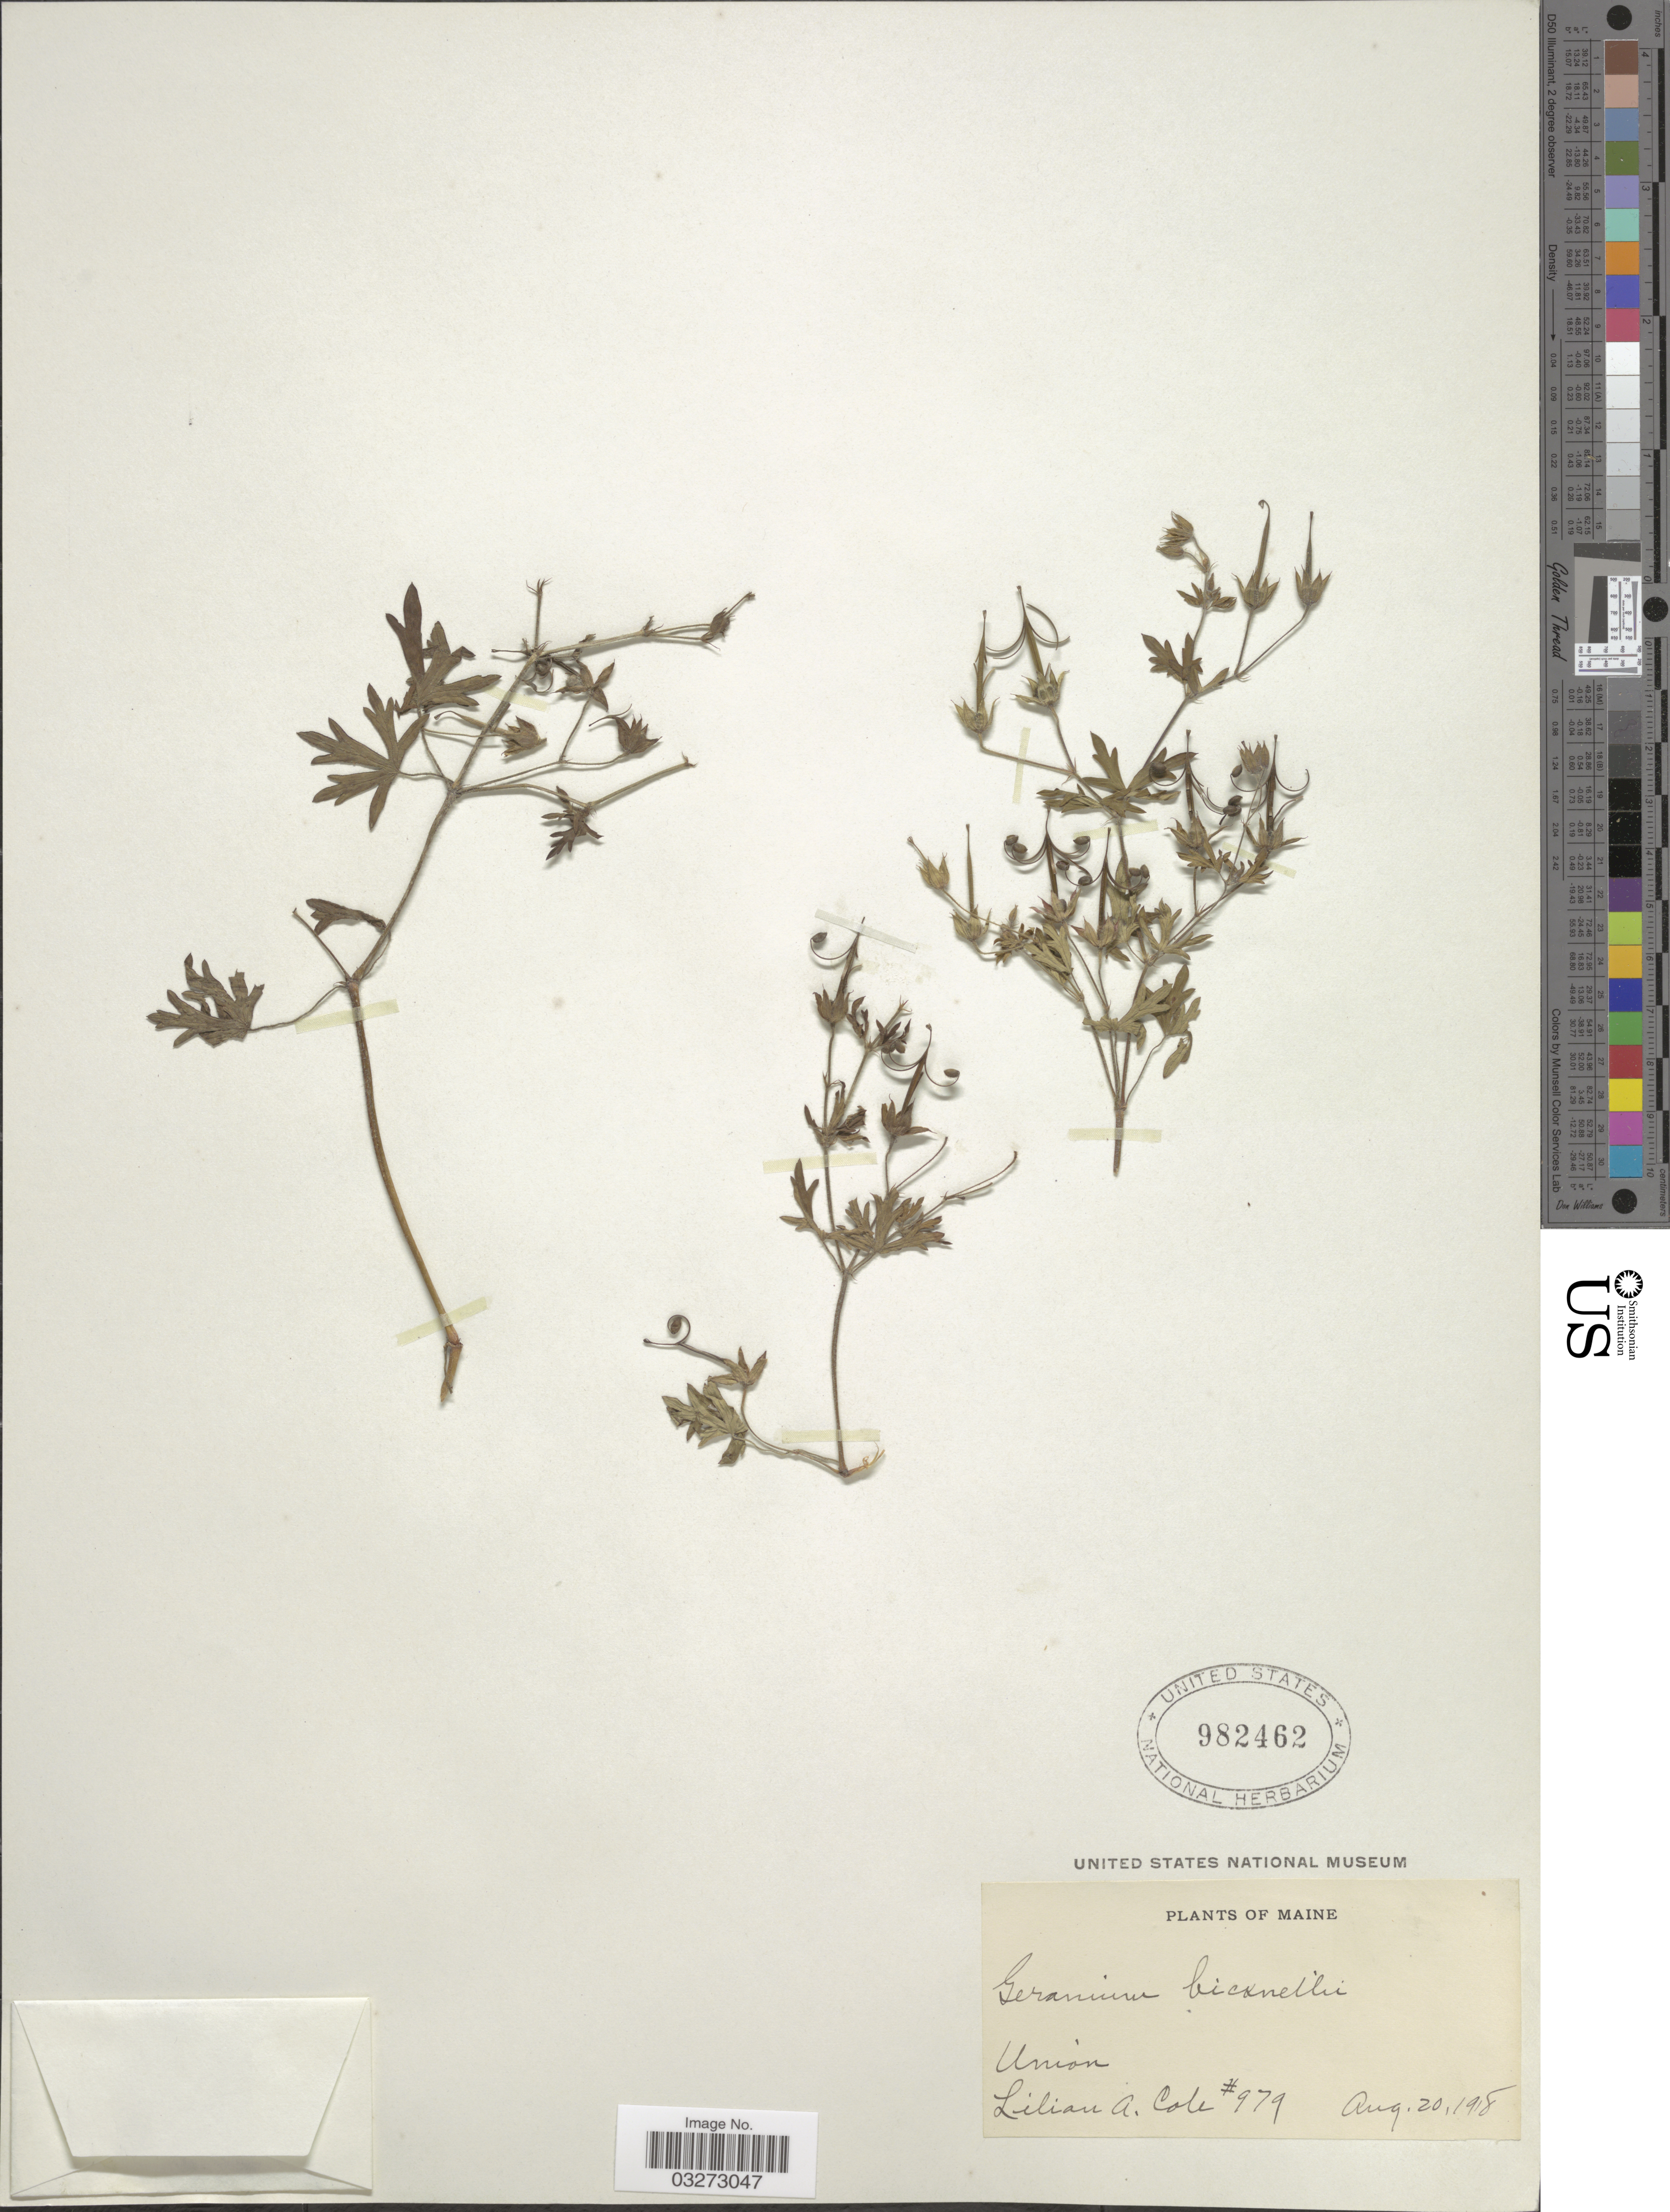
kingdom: Plantae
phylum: Tracheophyta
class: Magnoliopsida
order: Geraniales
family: Geraniaceae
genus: Geranium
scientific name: Geranium bicknellii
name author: Britton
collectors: L. A. Cole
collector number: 979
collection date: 1918-08-20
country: United States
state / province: Maine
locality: Union.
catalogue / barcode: US 982462